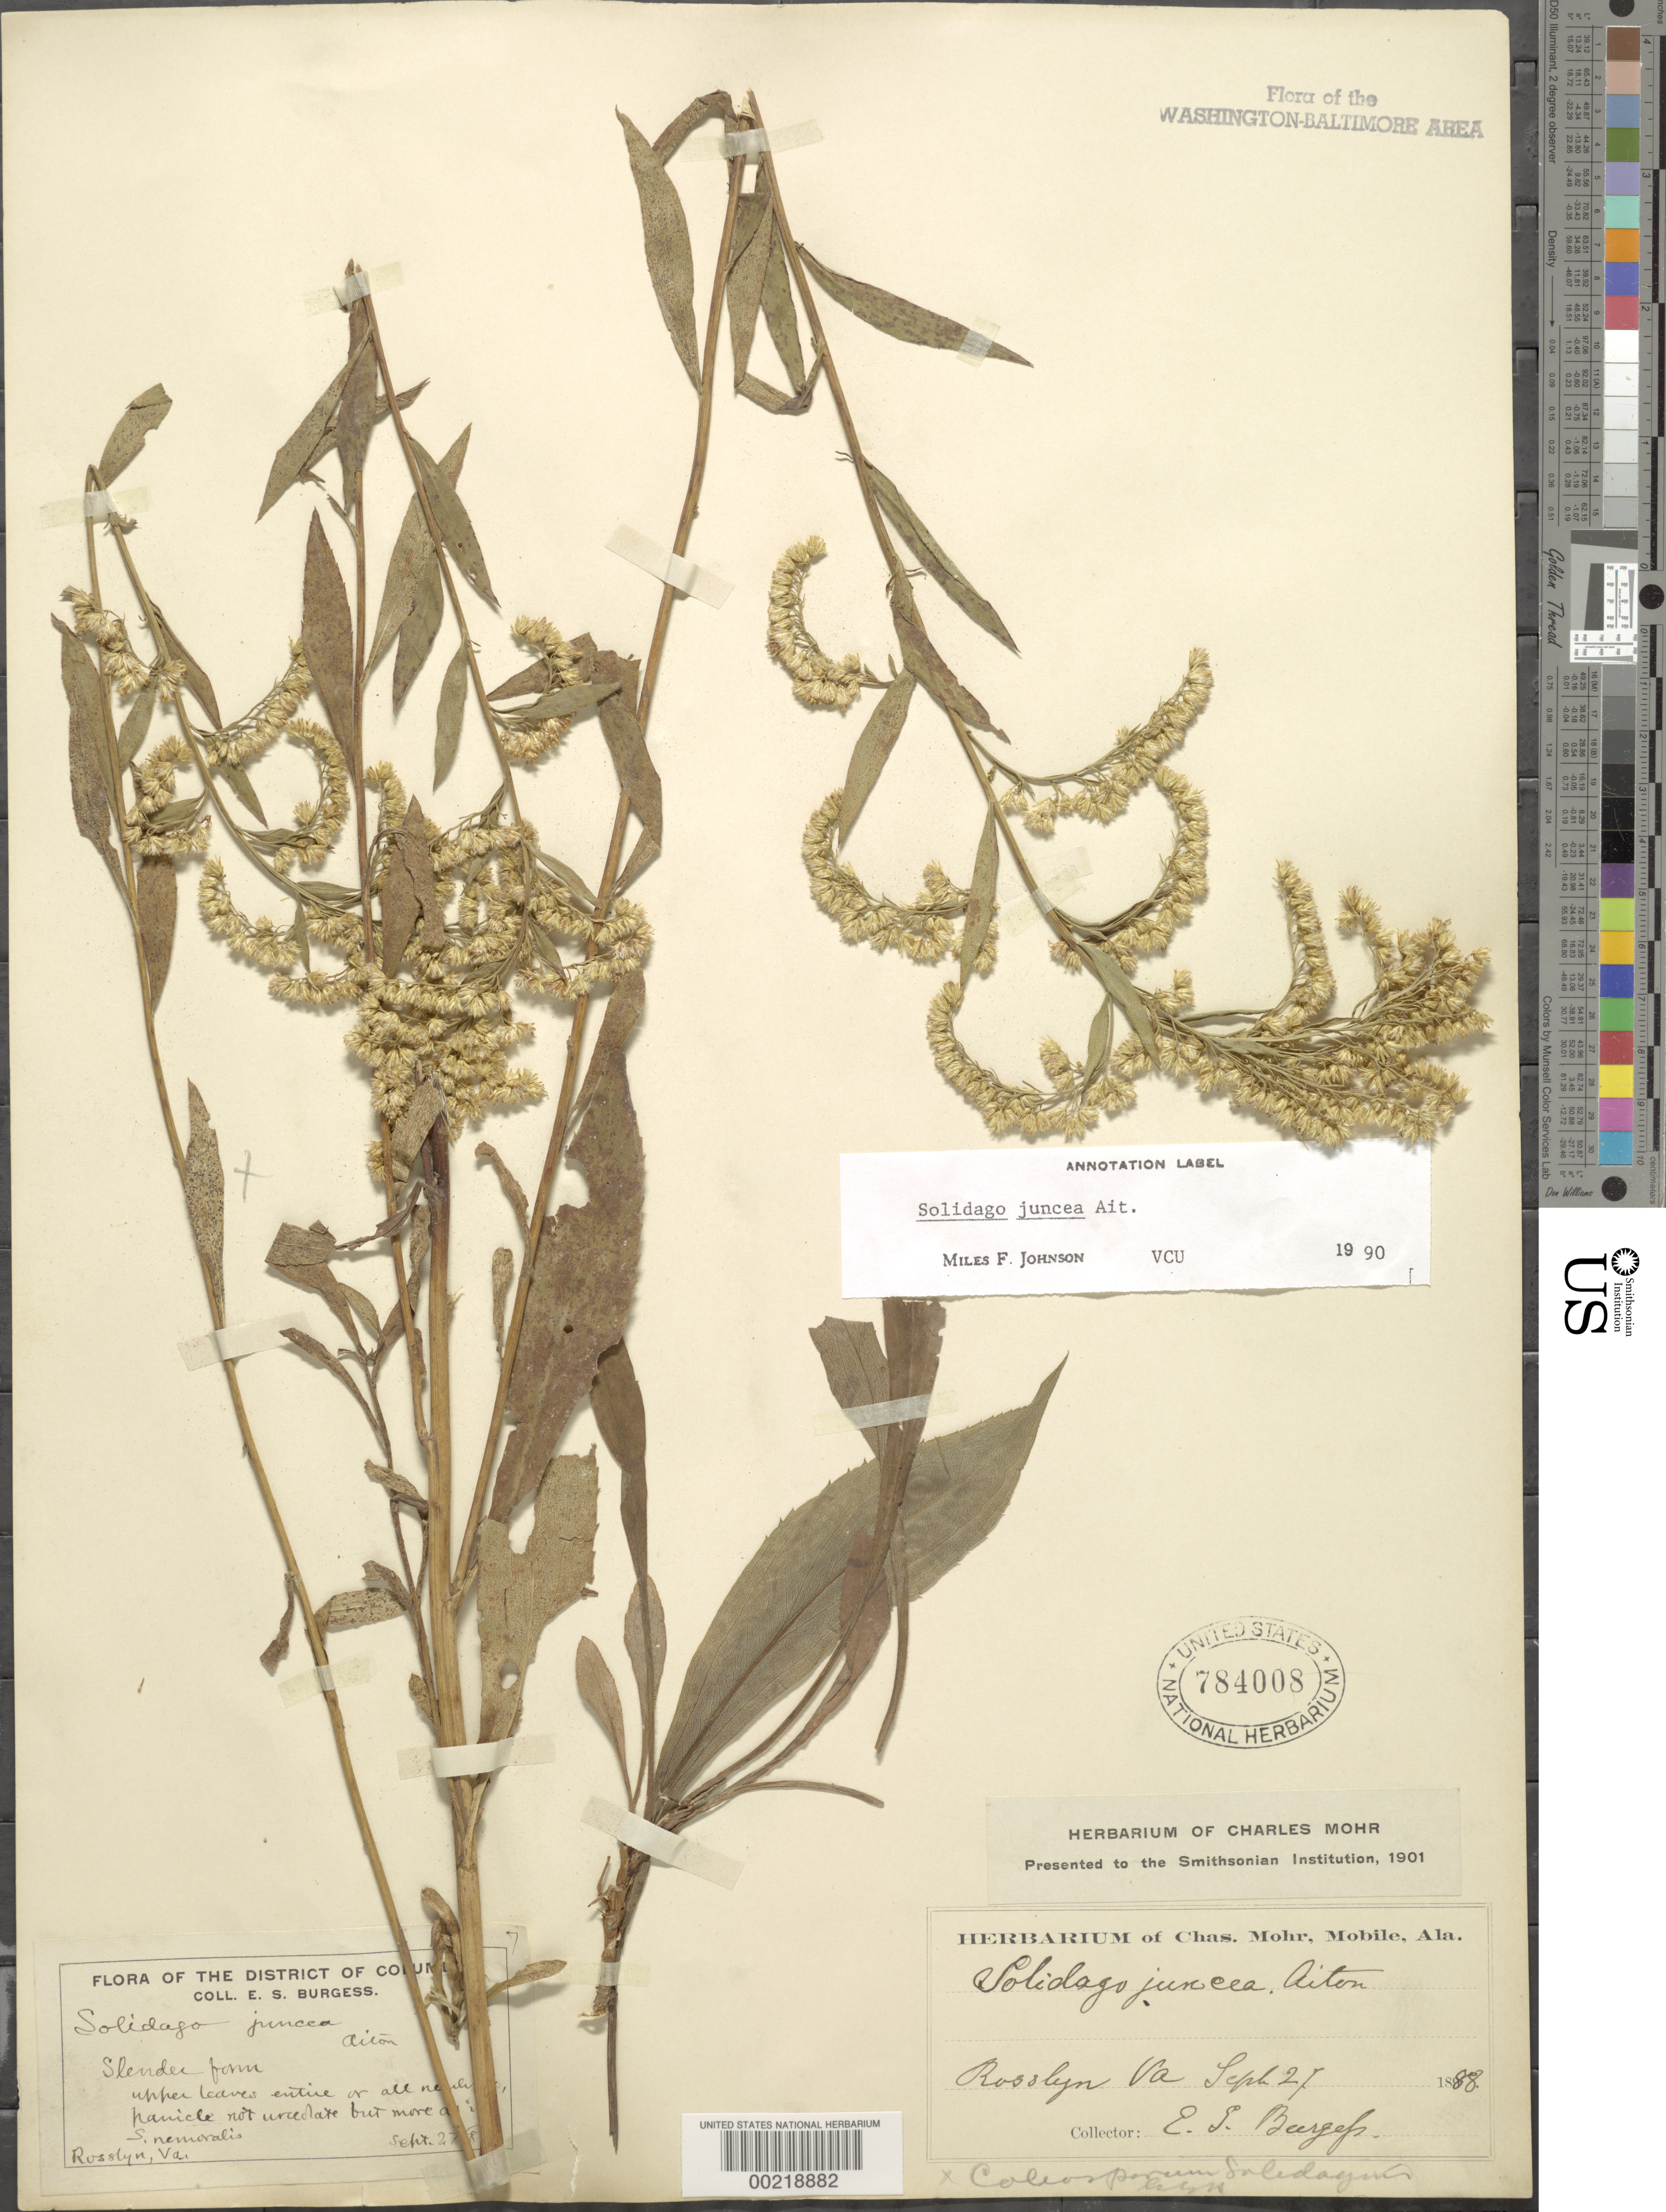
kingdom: Plantae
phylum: Tracheophyta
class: Magnoliopsida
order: Asterales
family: Asteraceae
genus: Solidago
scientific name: Solidago juncea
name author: Aiton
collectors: E. Burgess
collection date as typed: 27 Sep 1888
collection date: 1888-09-27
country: United States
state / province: Virginia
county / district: Arlington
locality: Rosslyn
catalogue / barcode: US 784008